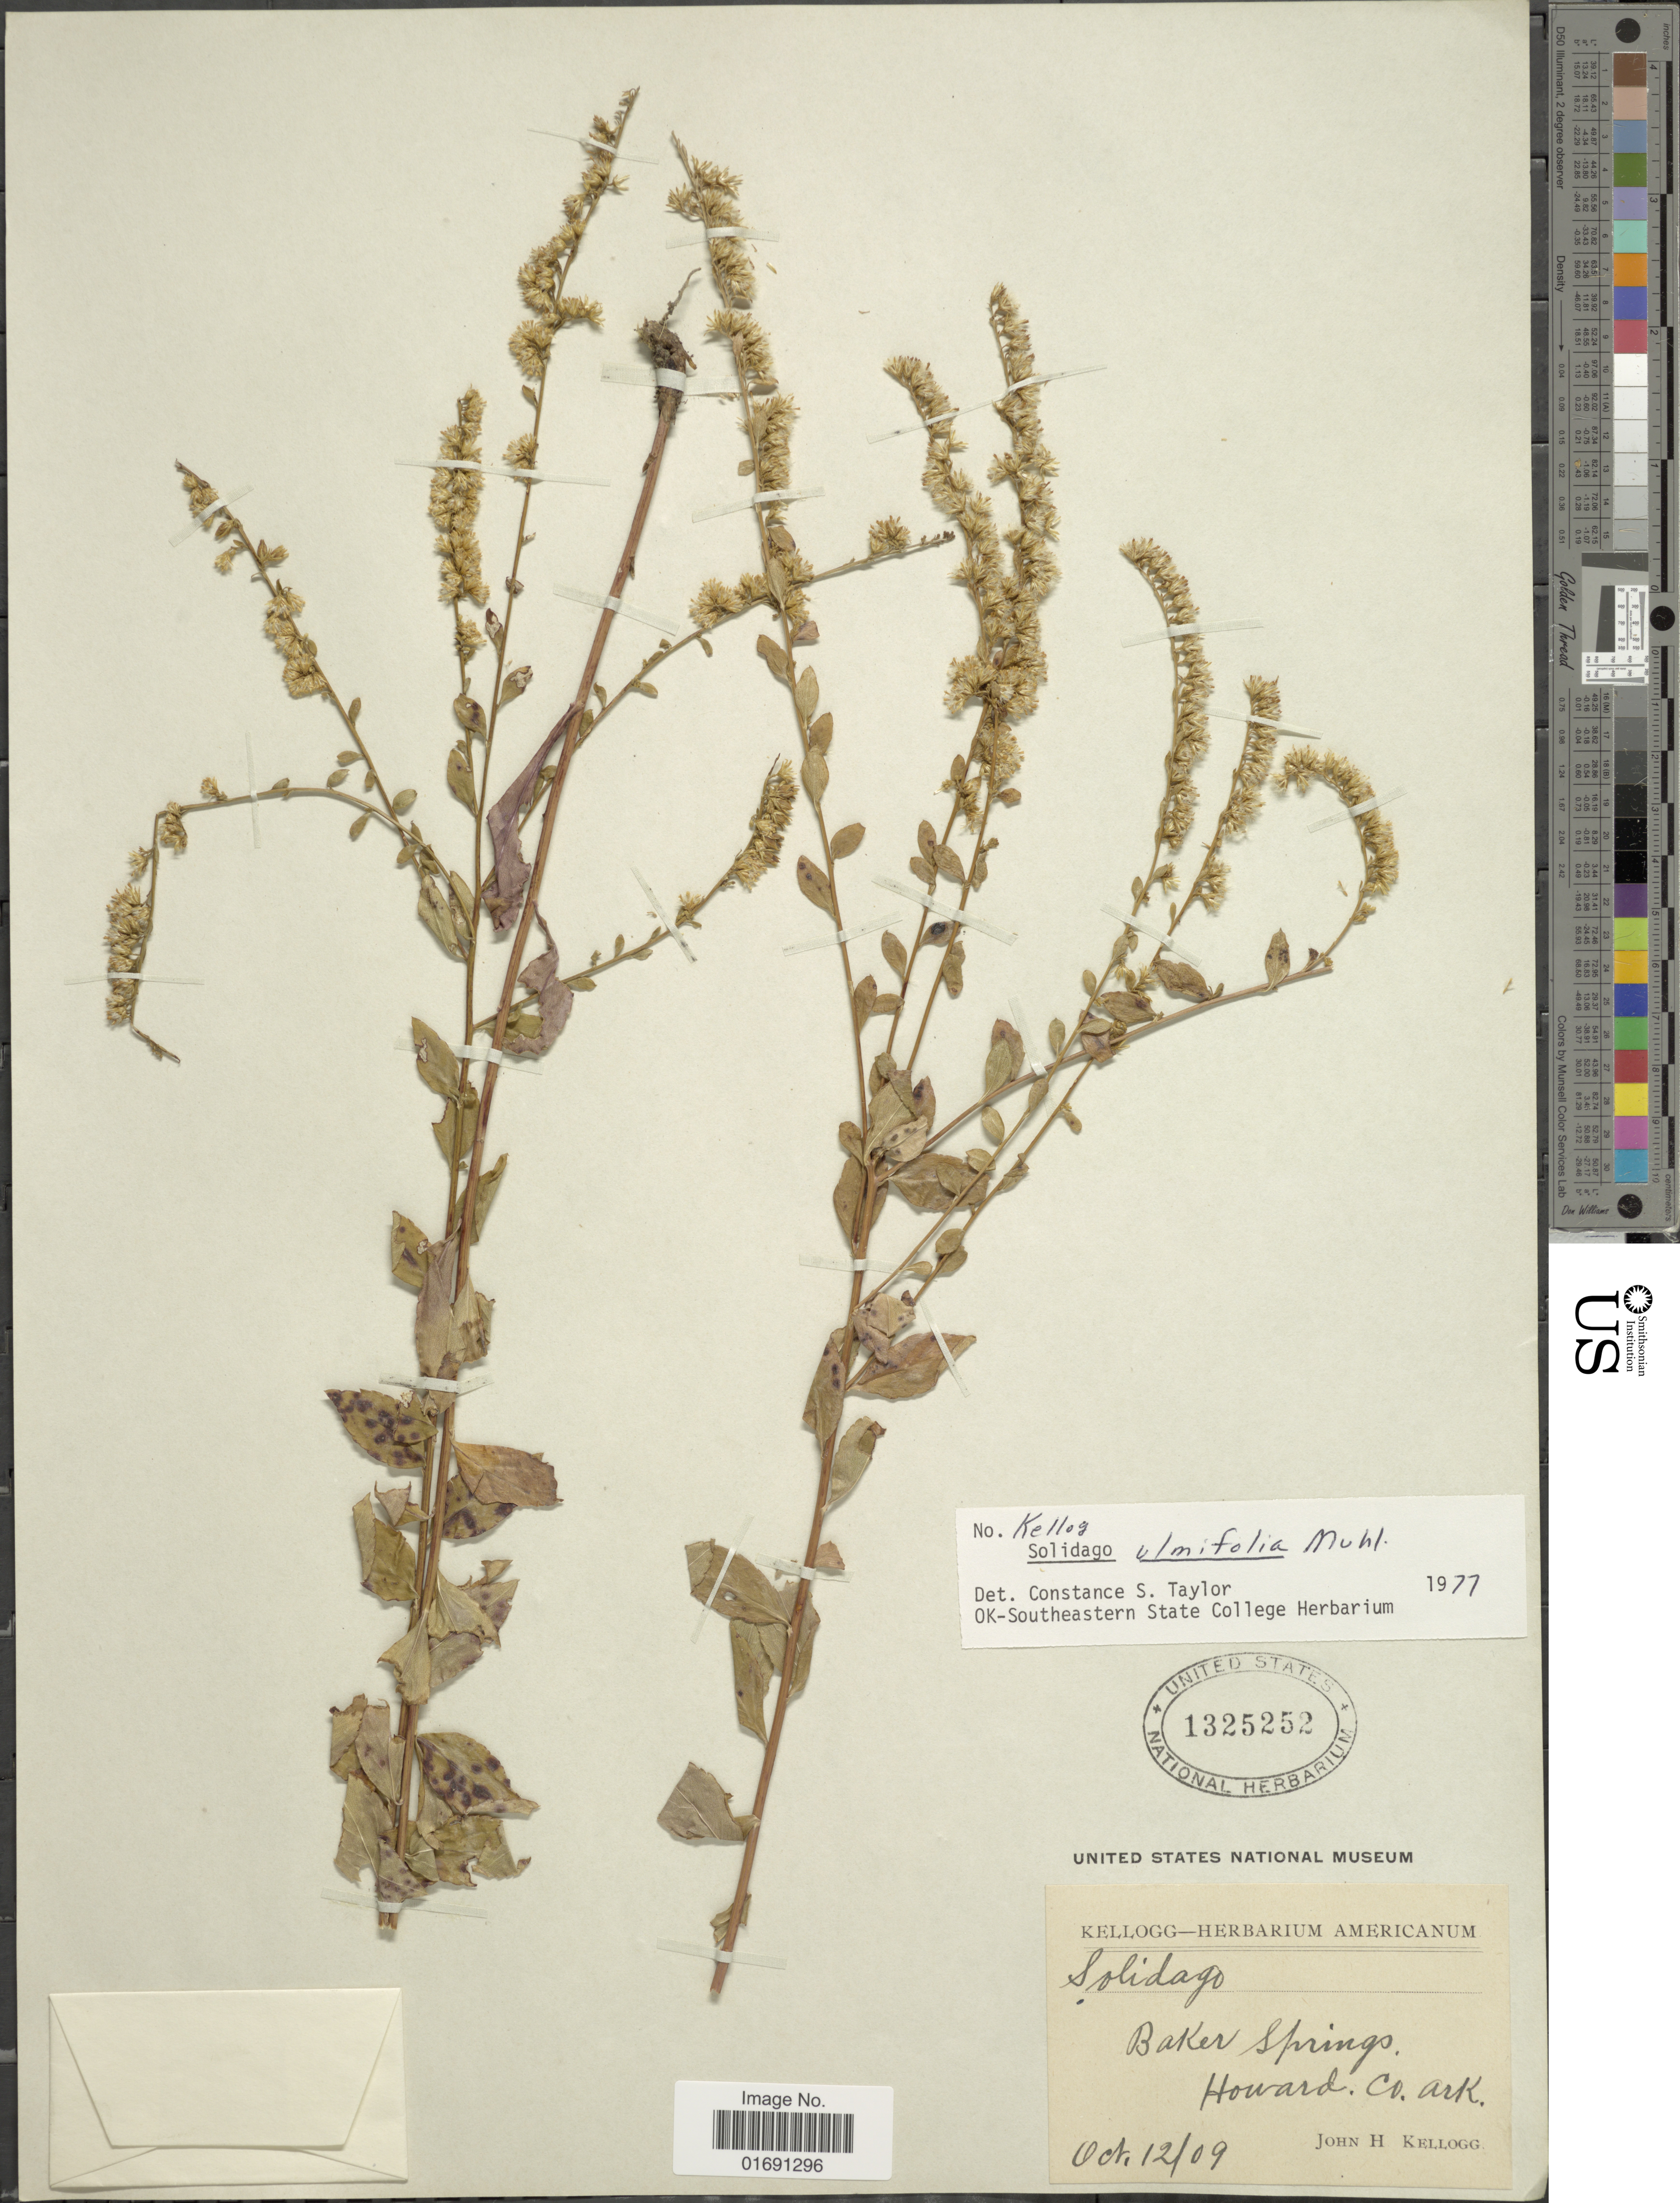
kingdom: Plantae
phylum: Tracheophyta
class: Magnoliopsida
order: Asterales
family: Asteraceae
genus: Solidago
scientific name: Solidago ulmifolia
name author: Muhl. ex Willd.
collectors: J. H. Kellogg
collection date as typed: Transcribed d/m/y: 12/10/9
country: United States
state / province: Arkansas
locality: Baker Springs, Howard Co., Ark.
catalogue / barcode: US 1325252